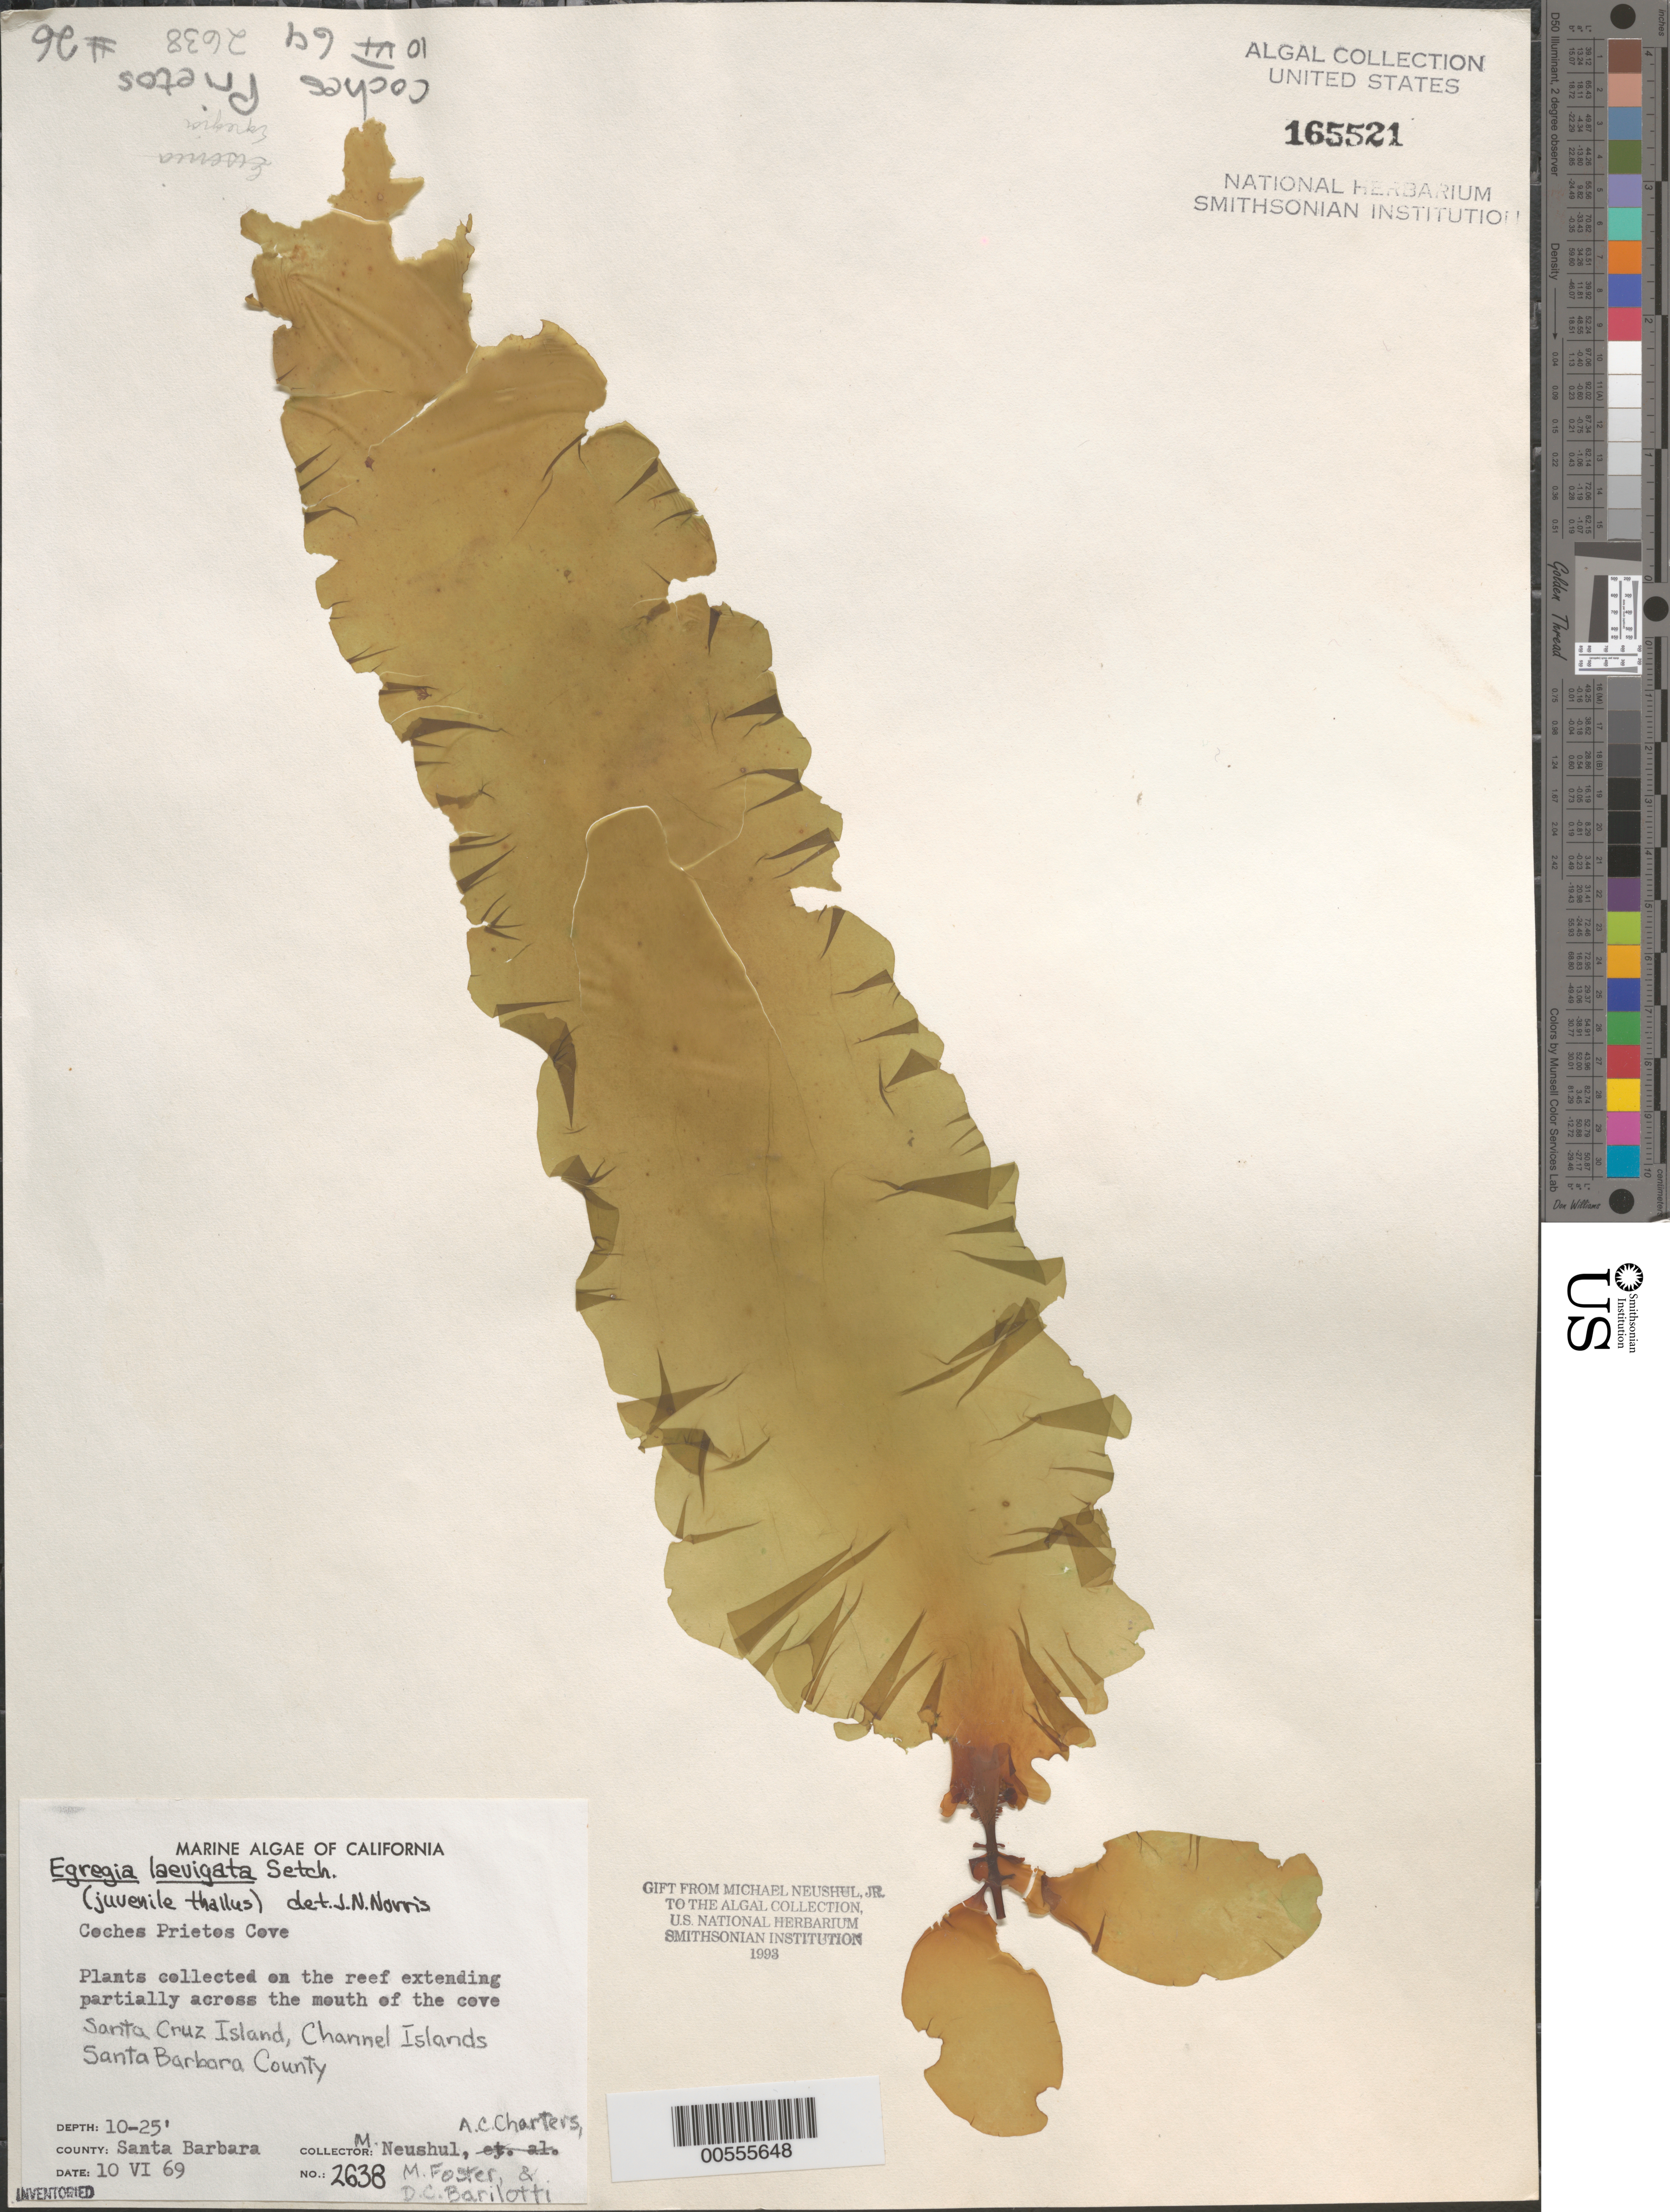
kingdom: Chromista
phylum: Ochrophyta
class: Phaeophyceae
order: Laminariales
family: Lessoniaceae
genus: Egregia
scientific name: Egregia menziesii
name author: (Turner) Aresch.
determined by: Algae name updating Project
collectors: M. Neushul, A. Charters, M. Foster & D. C. Barilotti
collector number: Neushul 2638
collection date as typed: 10 Jun 1969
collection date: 1969-06-10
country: United States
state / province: California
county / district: Santa Barbara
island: Santa Cruz Island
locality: Coches Prietos Cove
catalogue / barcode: US 165521